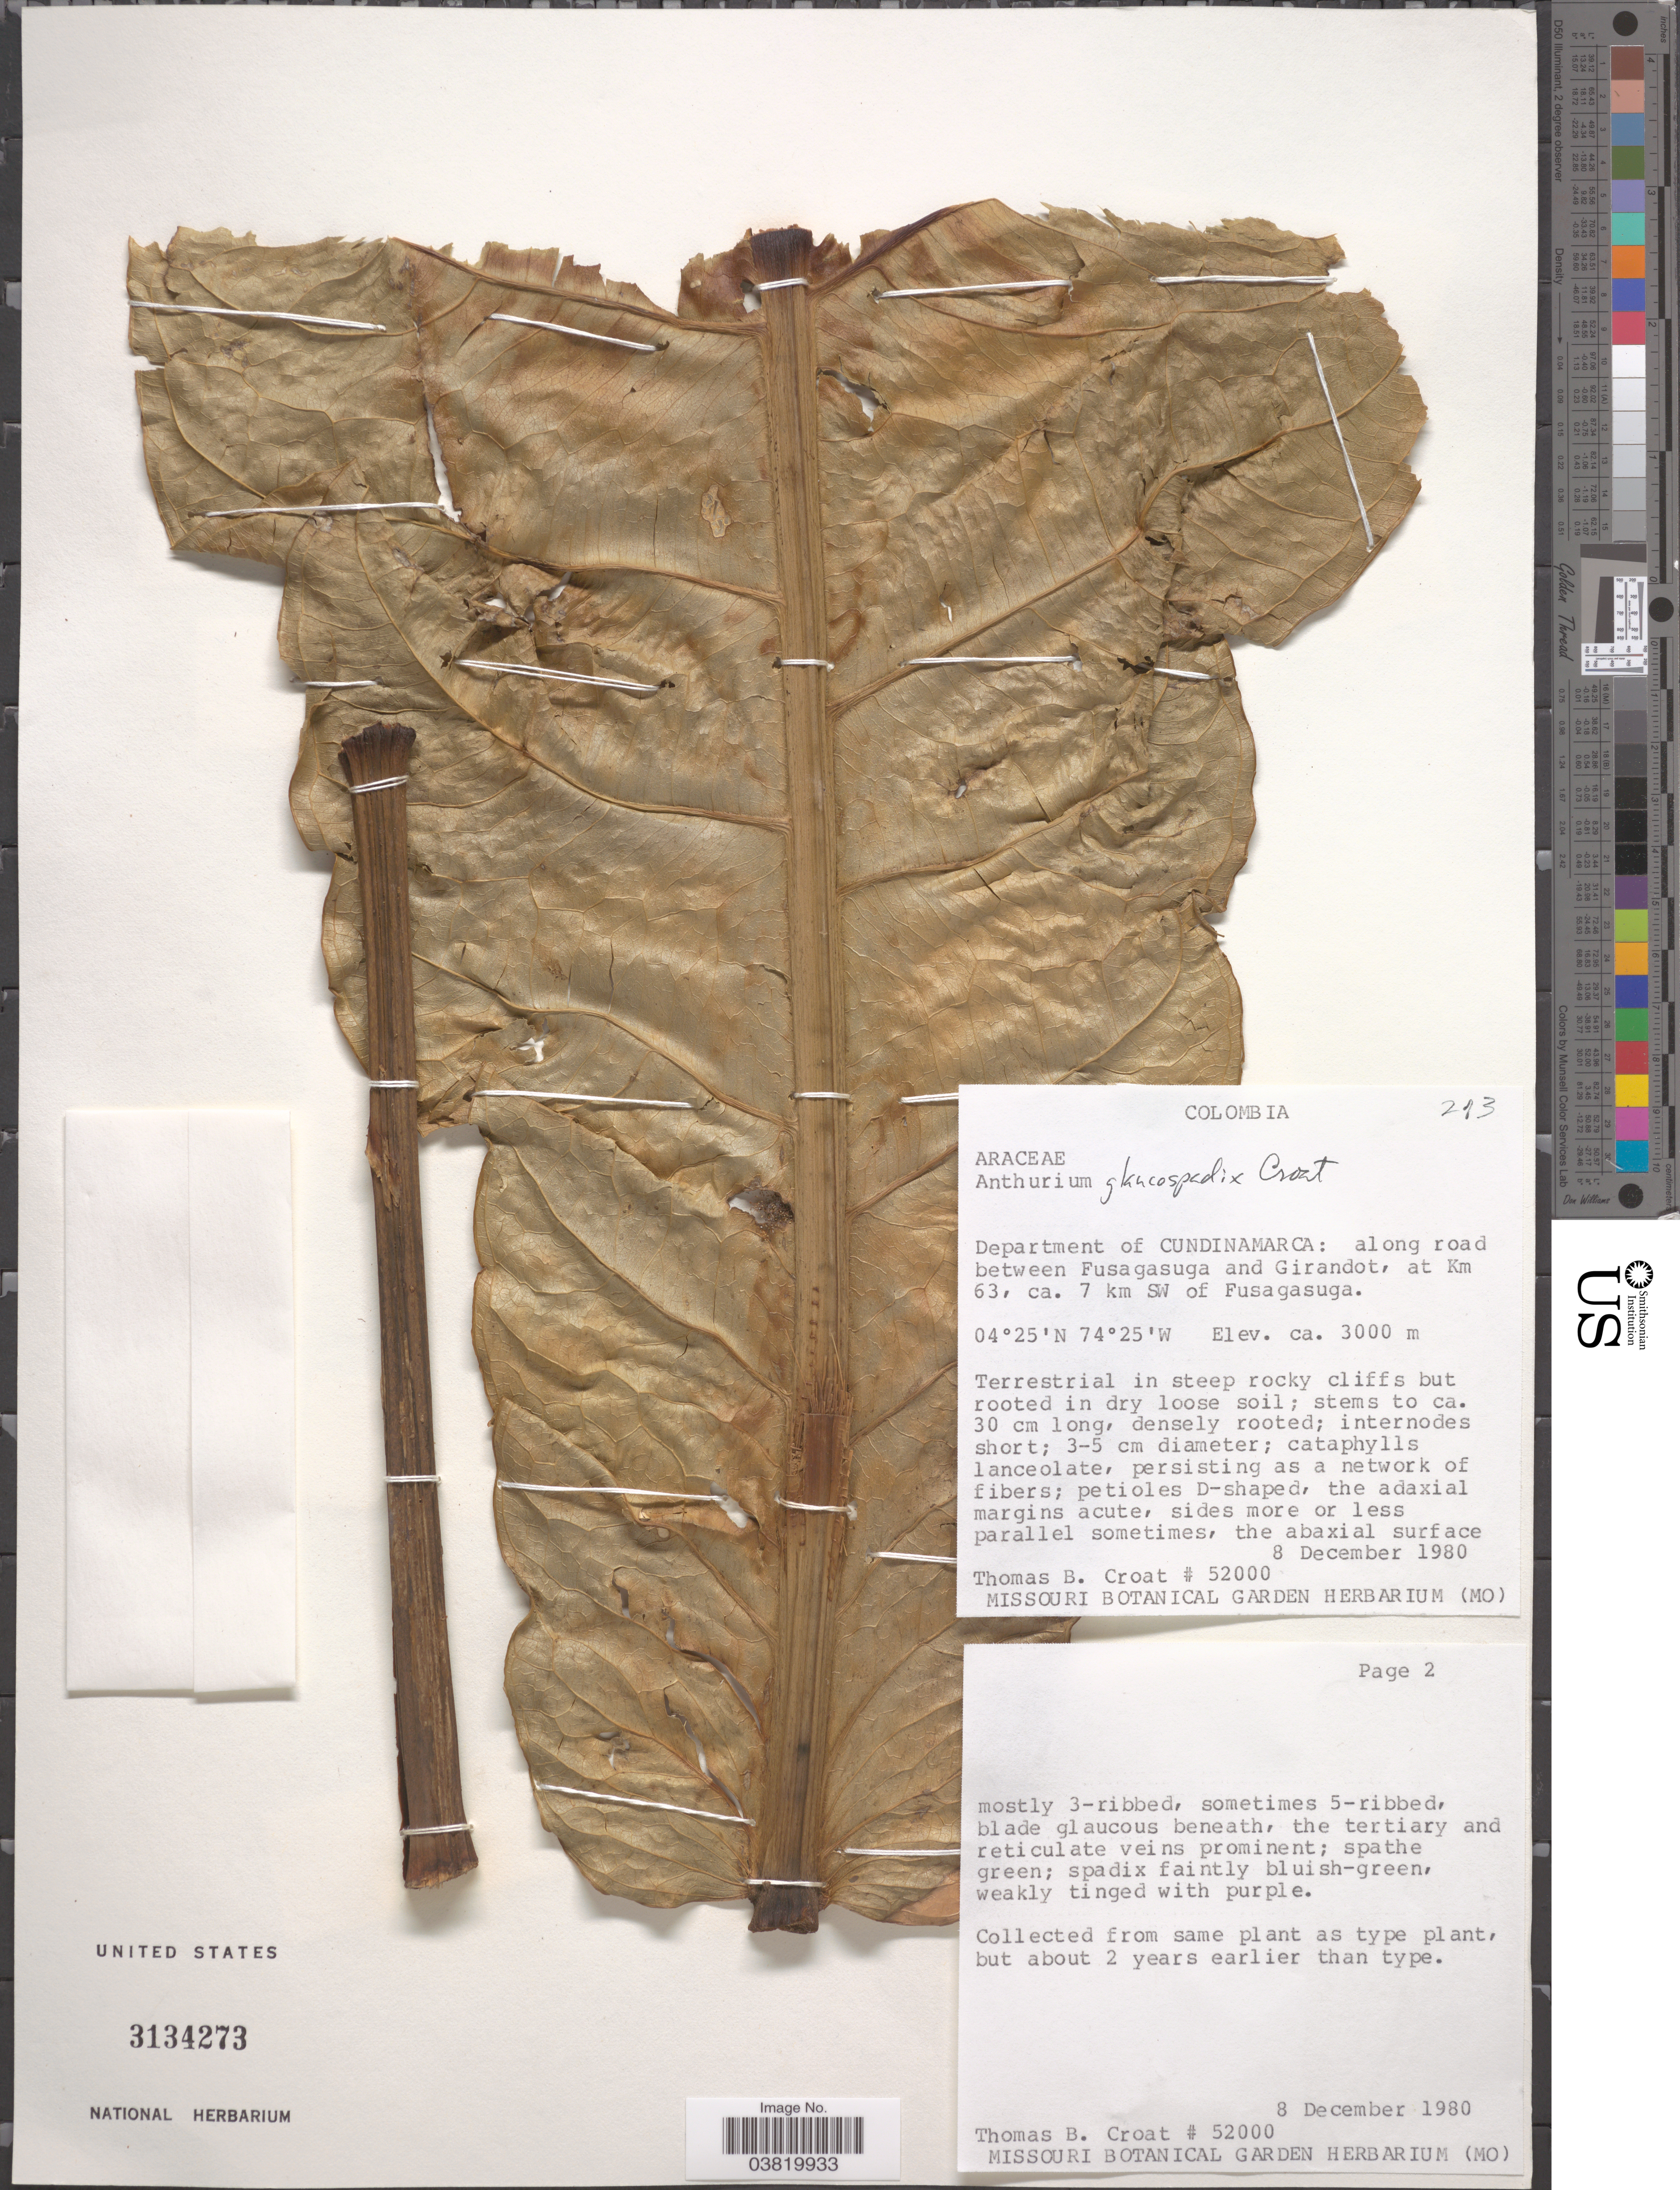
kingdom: Plantae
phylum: Tracheophyta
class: Liliopsida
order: Alismatales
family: Araceae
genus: Anthurium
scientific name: Anthurium glaucospadix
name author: Croat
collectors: T. B. Croat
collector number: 52000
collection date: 1980-12-08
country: Colombia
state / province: Cundinamarca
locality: Department of Cundinamarca: along road between Fusagasuga and Girandot, at Km 63, ca. 7 km SW of Fusagasuga.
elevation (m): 3000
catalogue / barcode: US 3134273